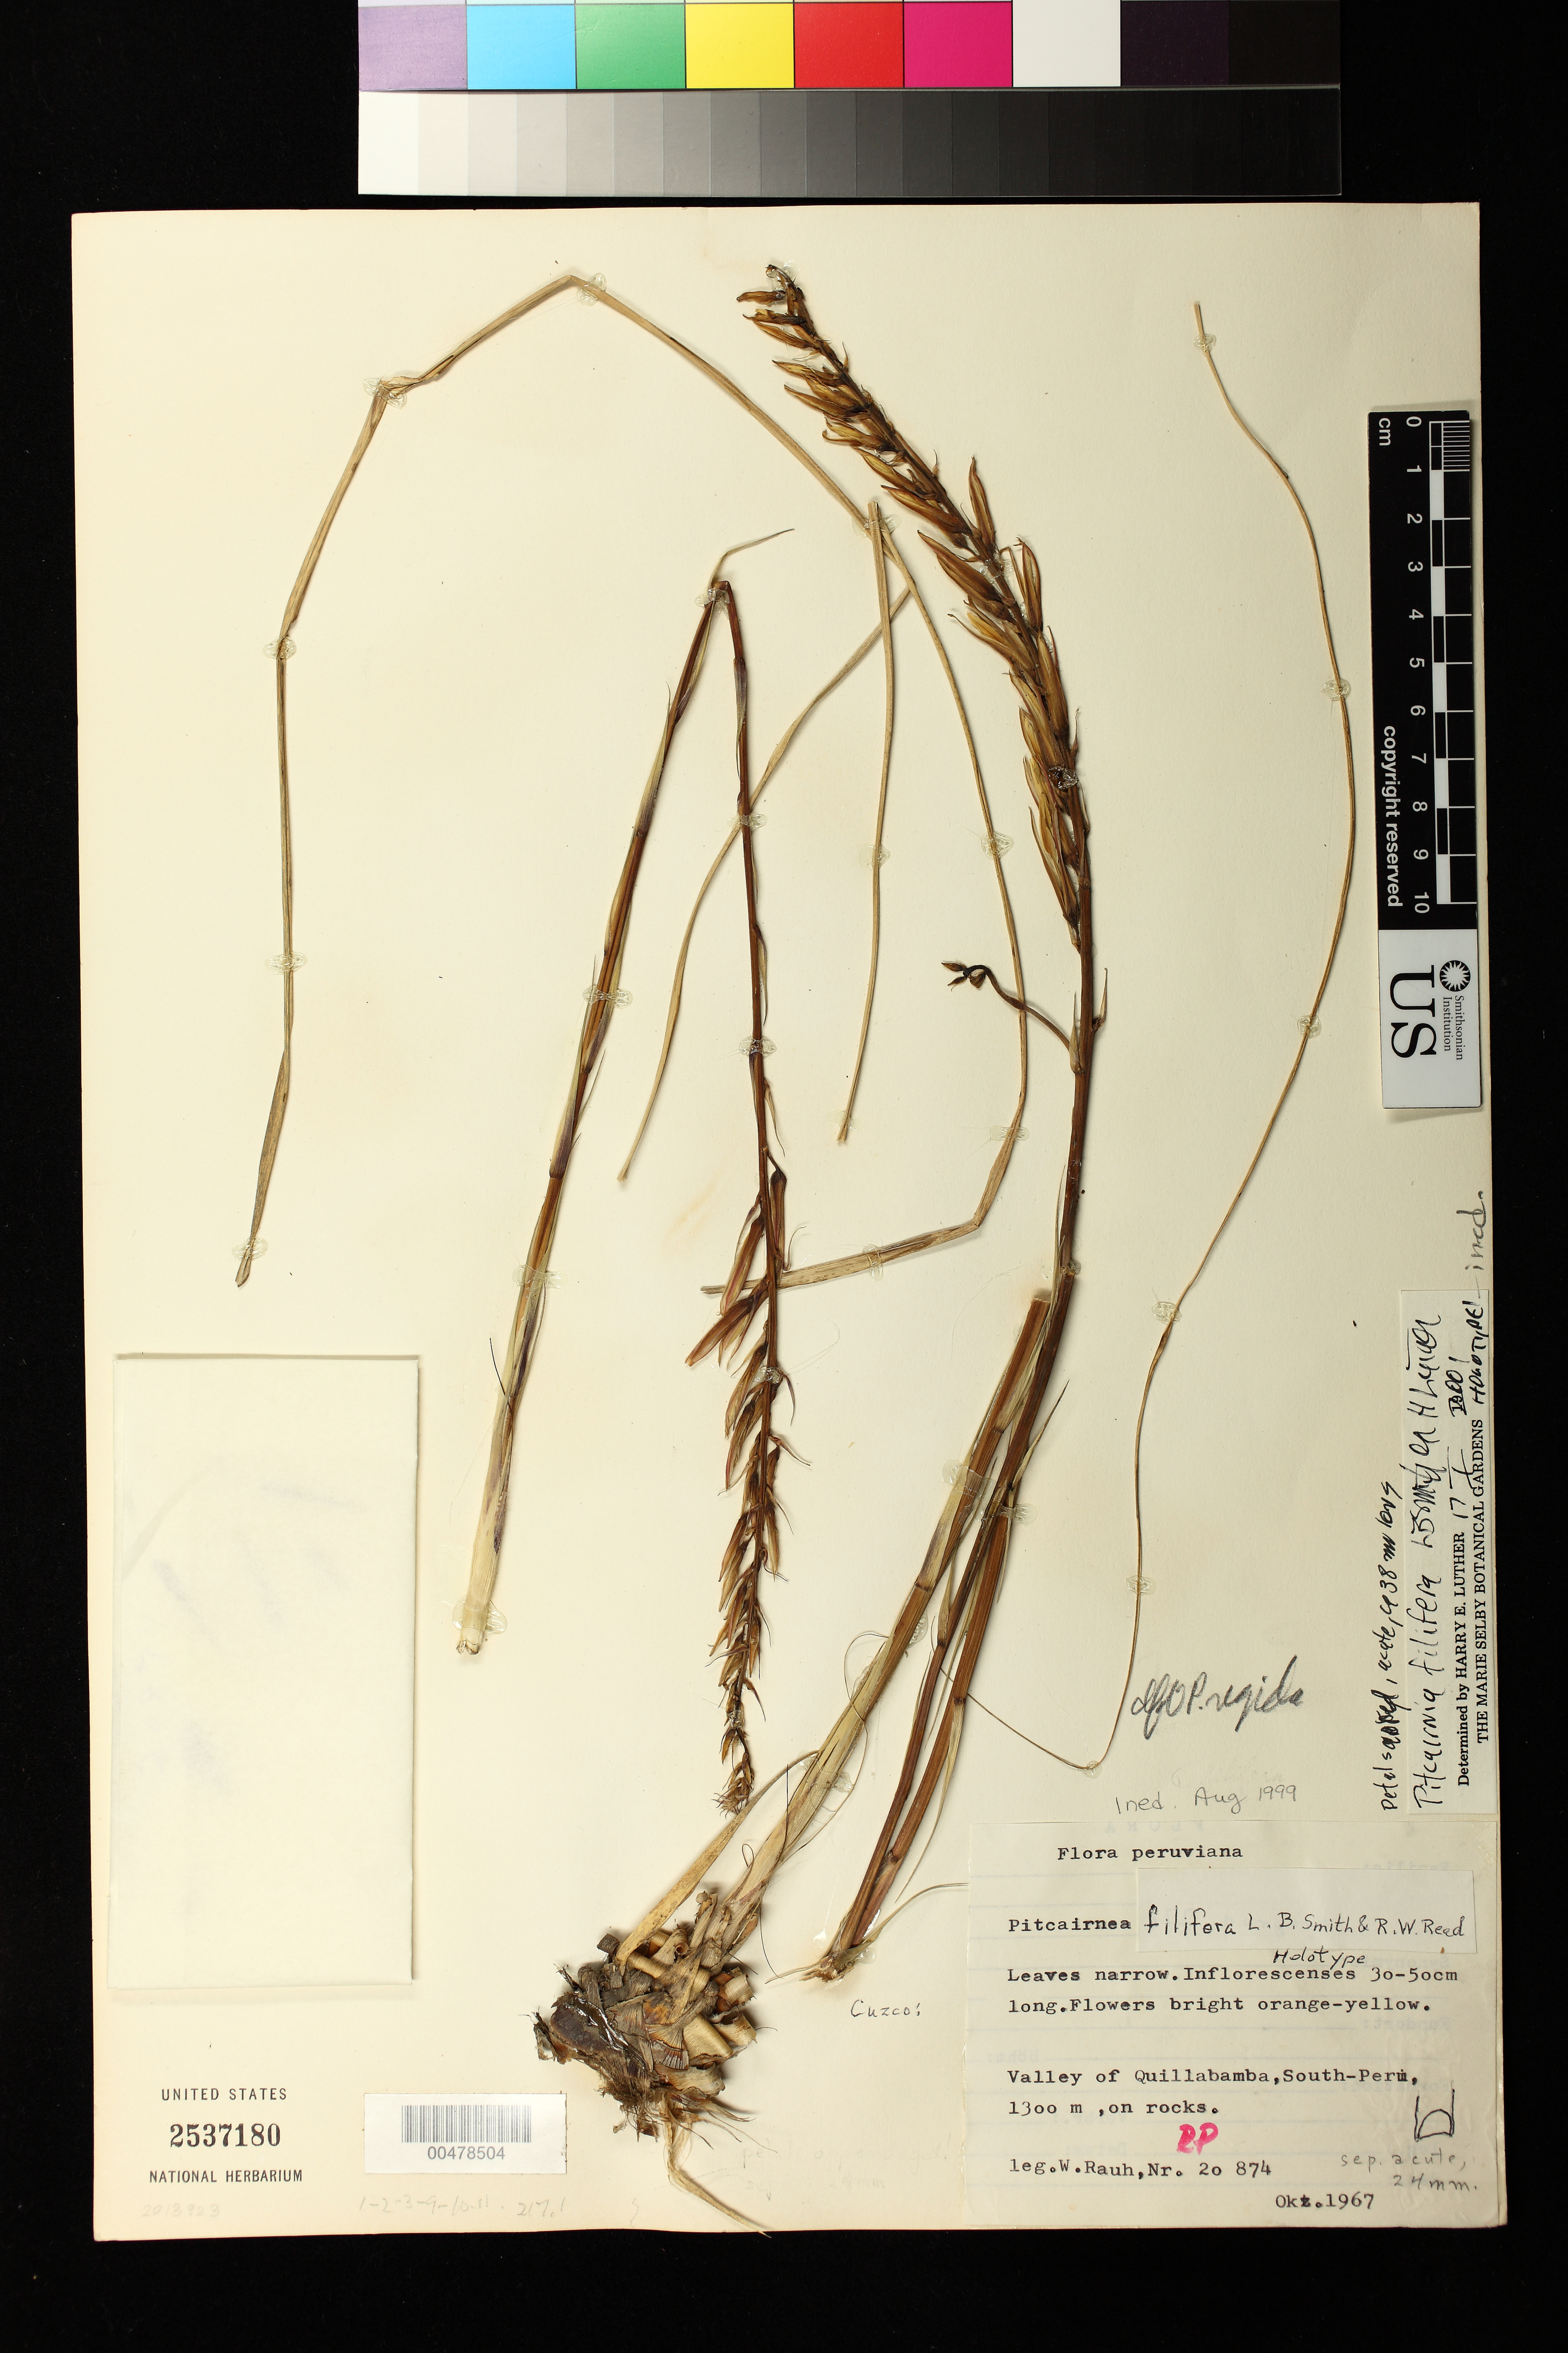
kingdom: Plantae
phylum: Tracheophyta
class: Liliopsida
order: Poales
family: Bromeliaceae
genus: Pitcairnia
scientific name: Pitcairnia filifera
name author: L.B. Sm. ex H. Luther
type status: Holotype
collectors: W. Rauh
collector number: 20874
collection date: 1967-10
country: Peru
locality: Valley of Quillabamba, South-Peru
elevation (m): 1300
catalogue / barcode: US 2537180